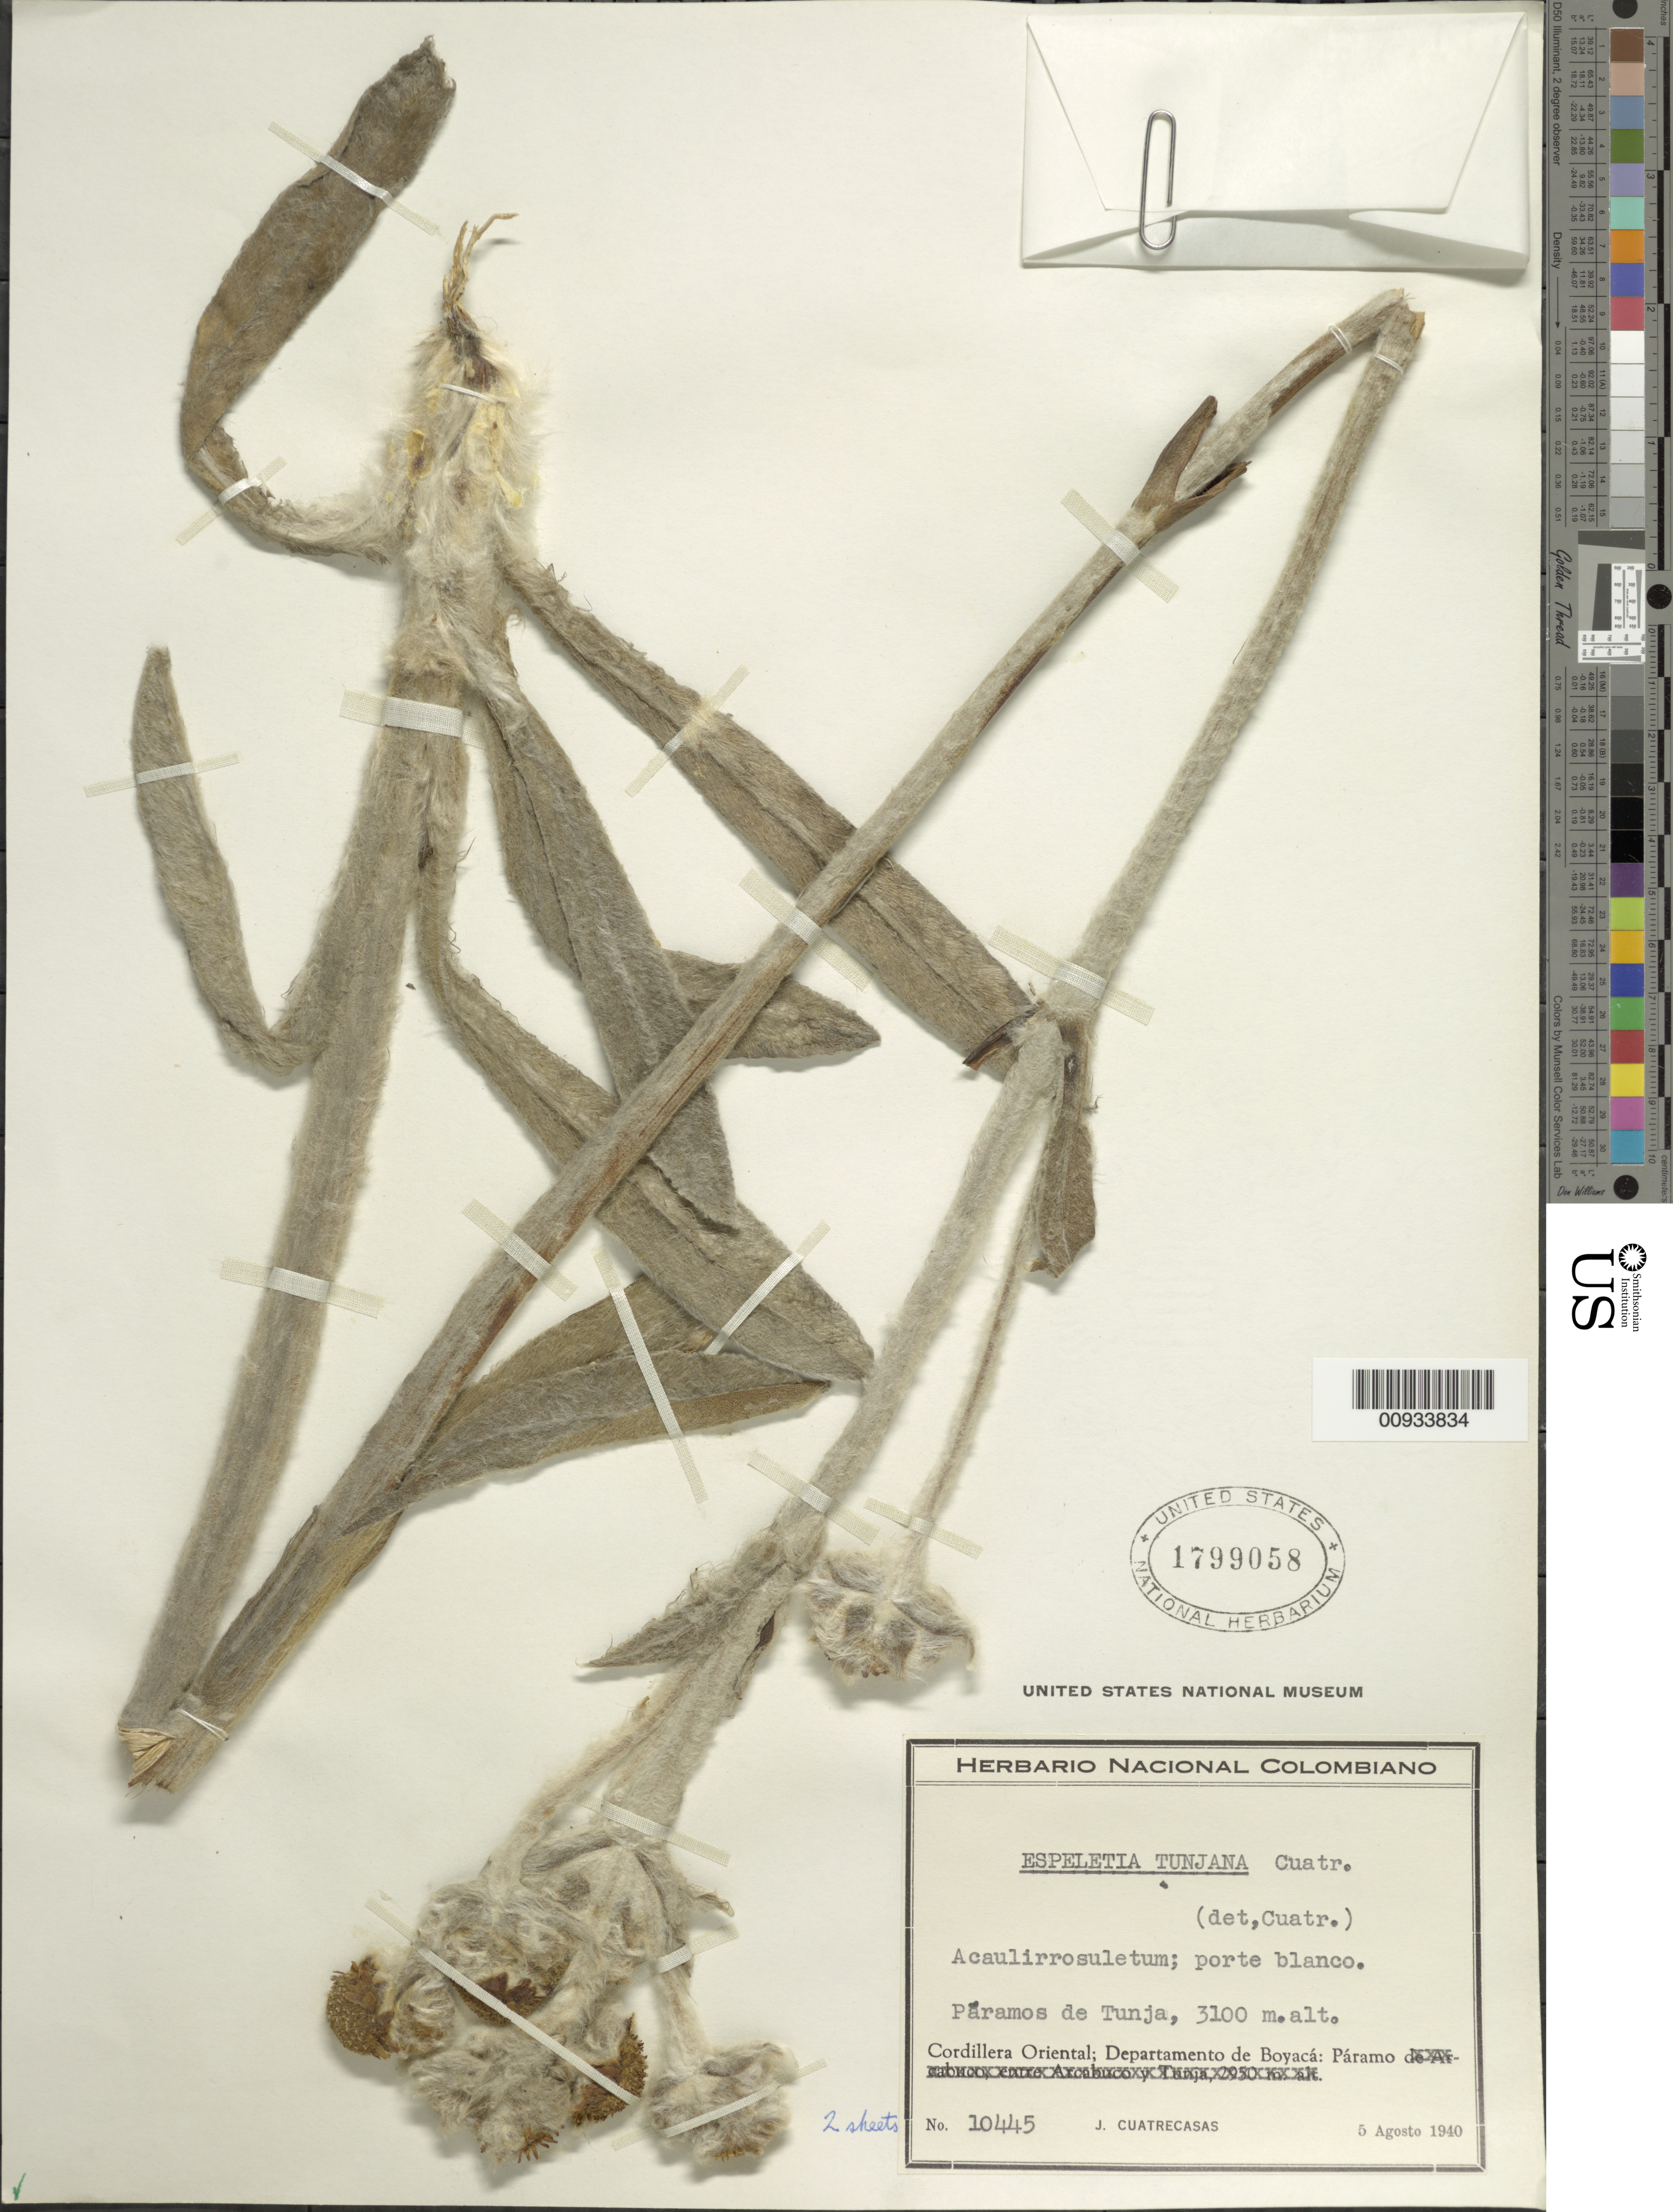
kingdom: Plantae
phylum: Tracheophyta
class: Magnoliopsida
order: Asterales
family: Asteraceae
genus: Espeletia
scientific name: Espeletia tunjana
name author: Cuatrec.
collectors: J. Cuatrecasas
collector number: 10445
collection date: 1940-08-05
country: Colombia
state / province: Boyacá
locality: Páramo de Tunja.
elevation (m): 3100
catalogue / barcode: US 1799058